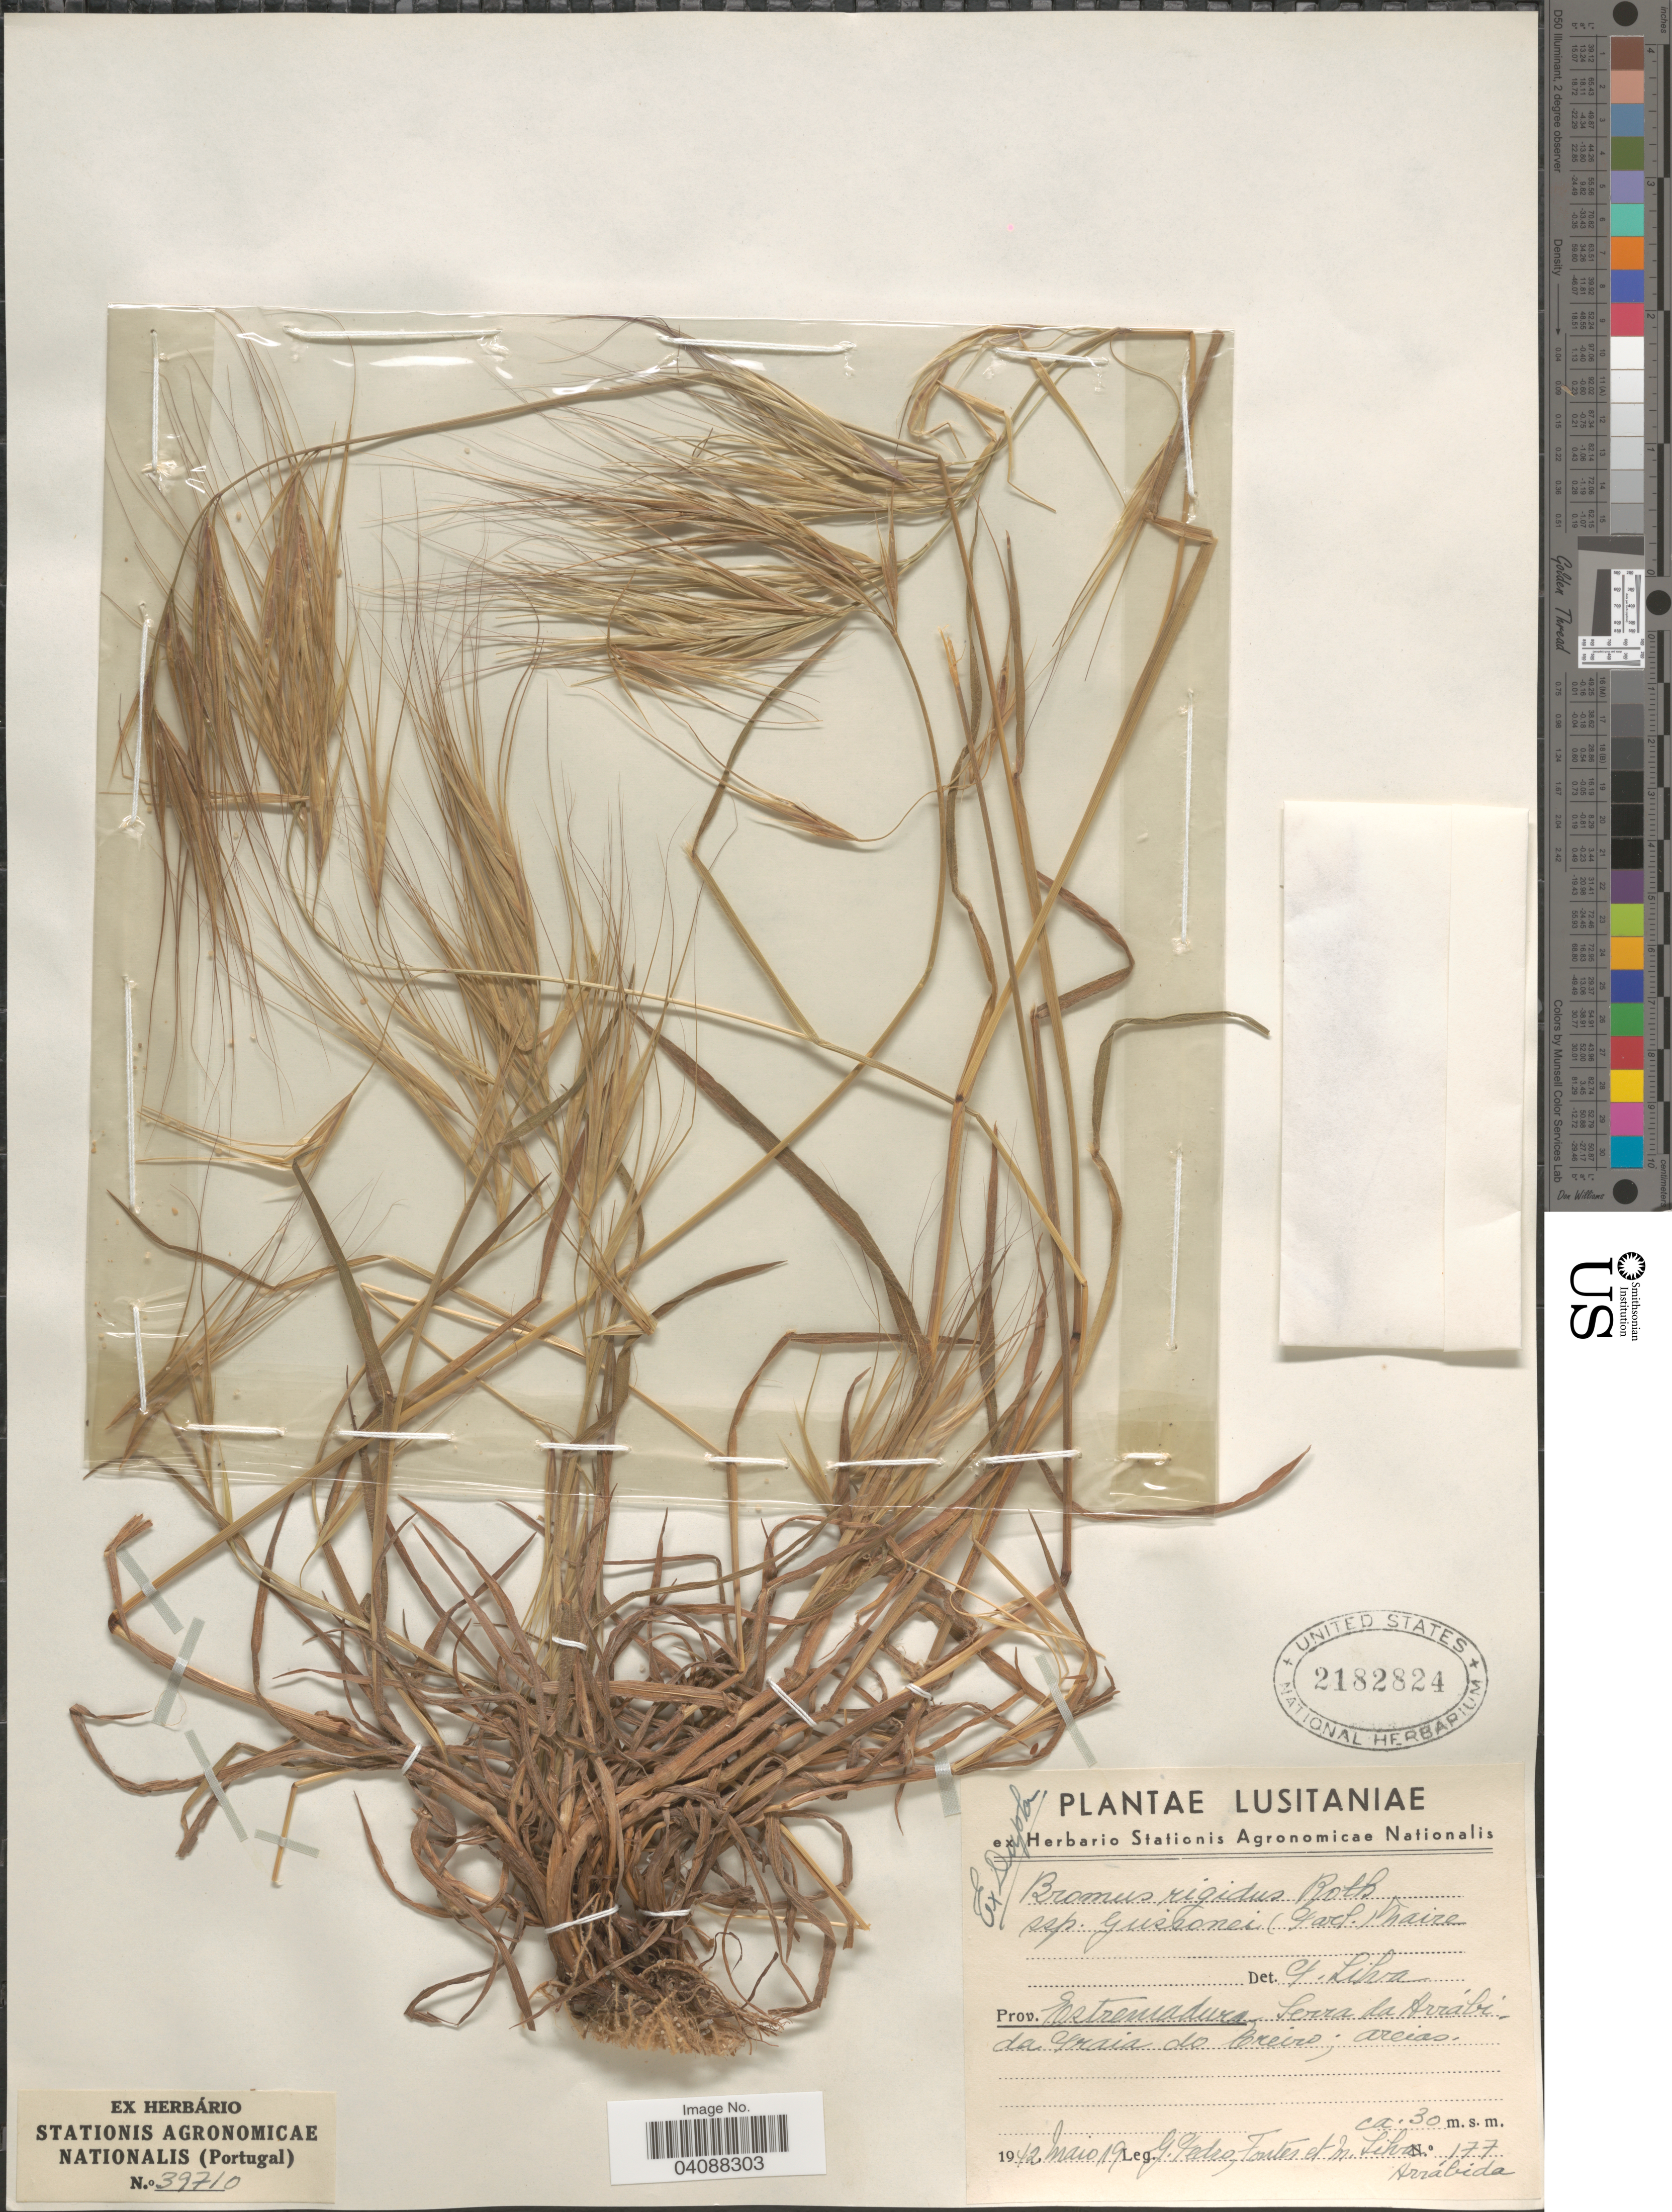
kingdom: Plantae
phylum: Tracheophyta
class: Liliopsida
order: Poales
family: Poaceae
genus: Bromus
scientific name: Bromus rigidus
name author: Roth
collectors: G. Pedro, Fontes & M. Silva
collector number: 177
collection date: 1942-05-19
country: Portugal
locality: Prov. Estremadura, Serra da Arrábida Praia do Creiro.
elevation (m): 30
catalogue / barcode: US 2182824